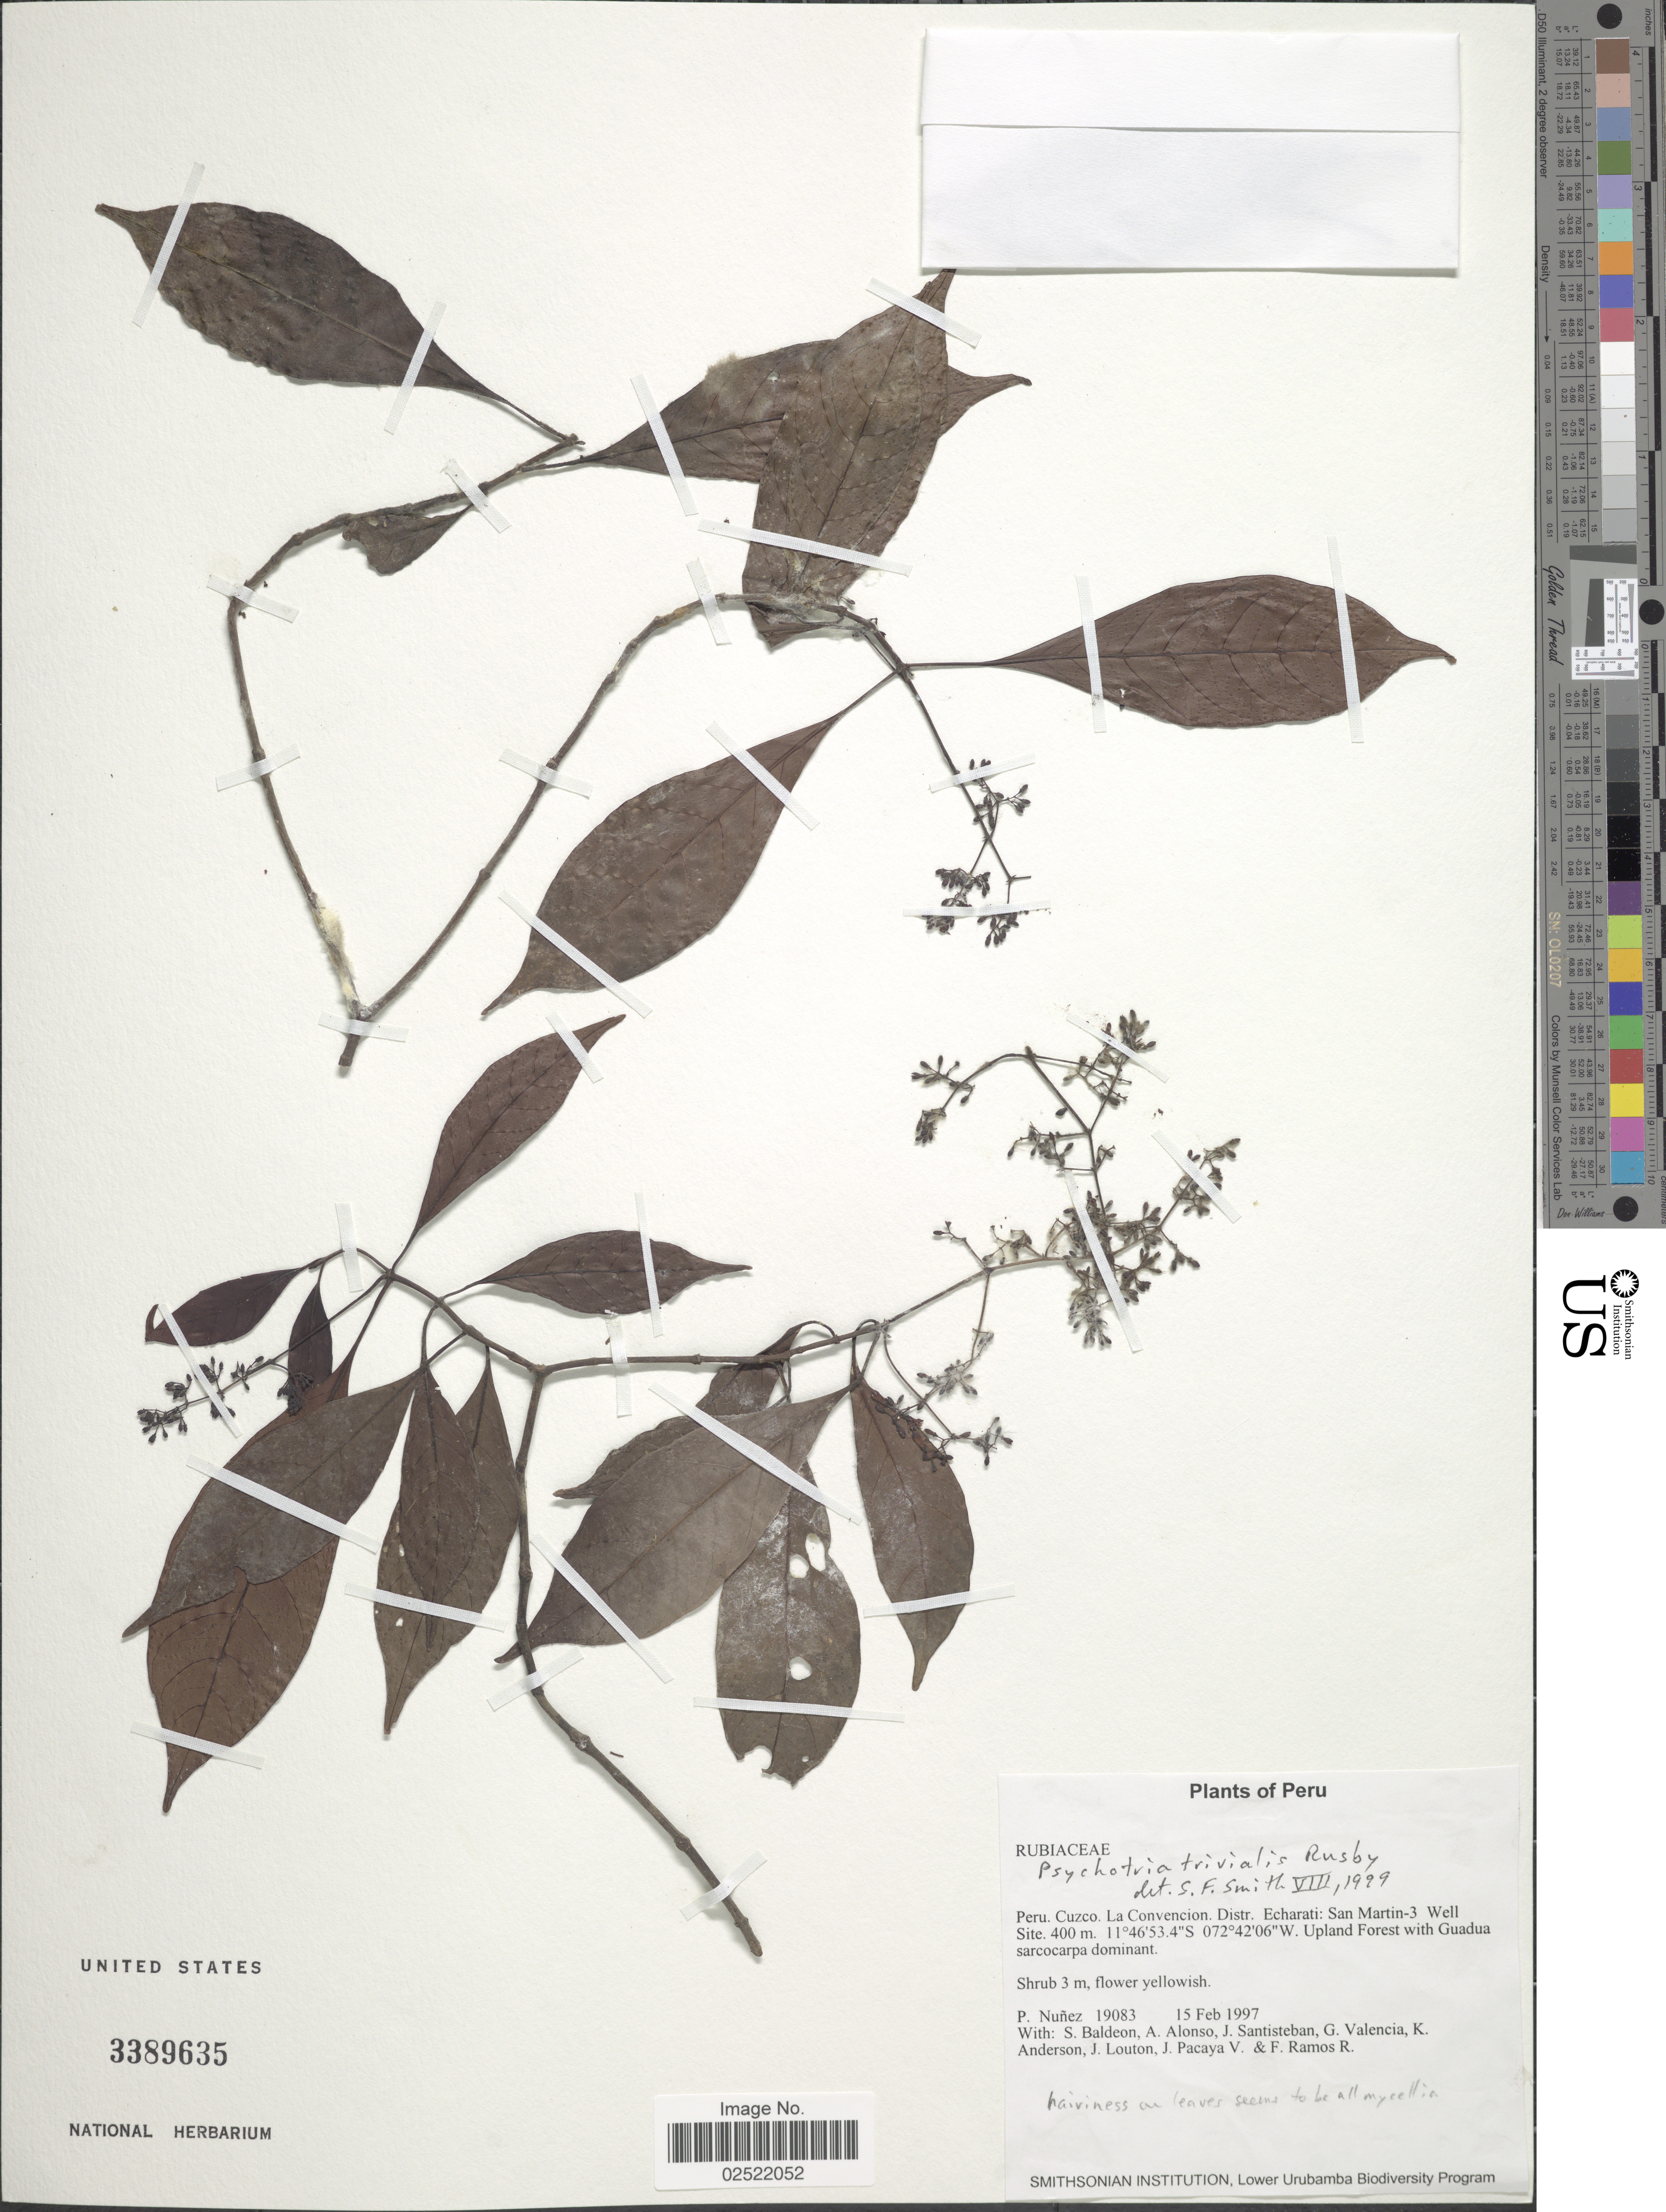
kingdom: Plantae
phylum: Tracheophyta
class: Magnoliopsida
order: Gentianales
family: Rubiaceae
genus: Psychotria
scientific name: Psychotria trivialis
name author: Rusby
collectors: P. Nuñez V., S. Baldeon, A. Alonso, J. Santisteban & et al.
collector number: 19083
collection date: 1997-02-15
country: Peru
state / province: Cusco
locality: Peru. Cuzco. La Convencion. Distr. Echarati: San Martin-3 Well Site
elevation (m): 400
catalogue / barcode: US 3389635